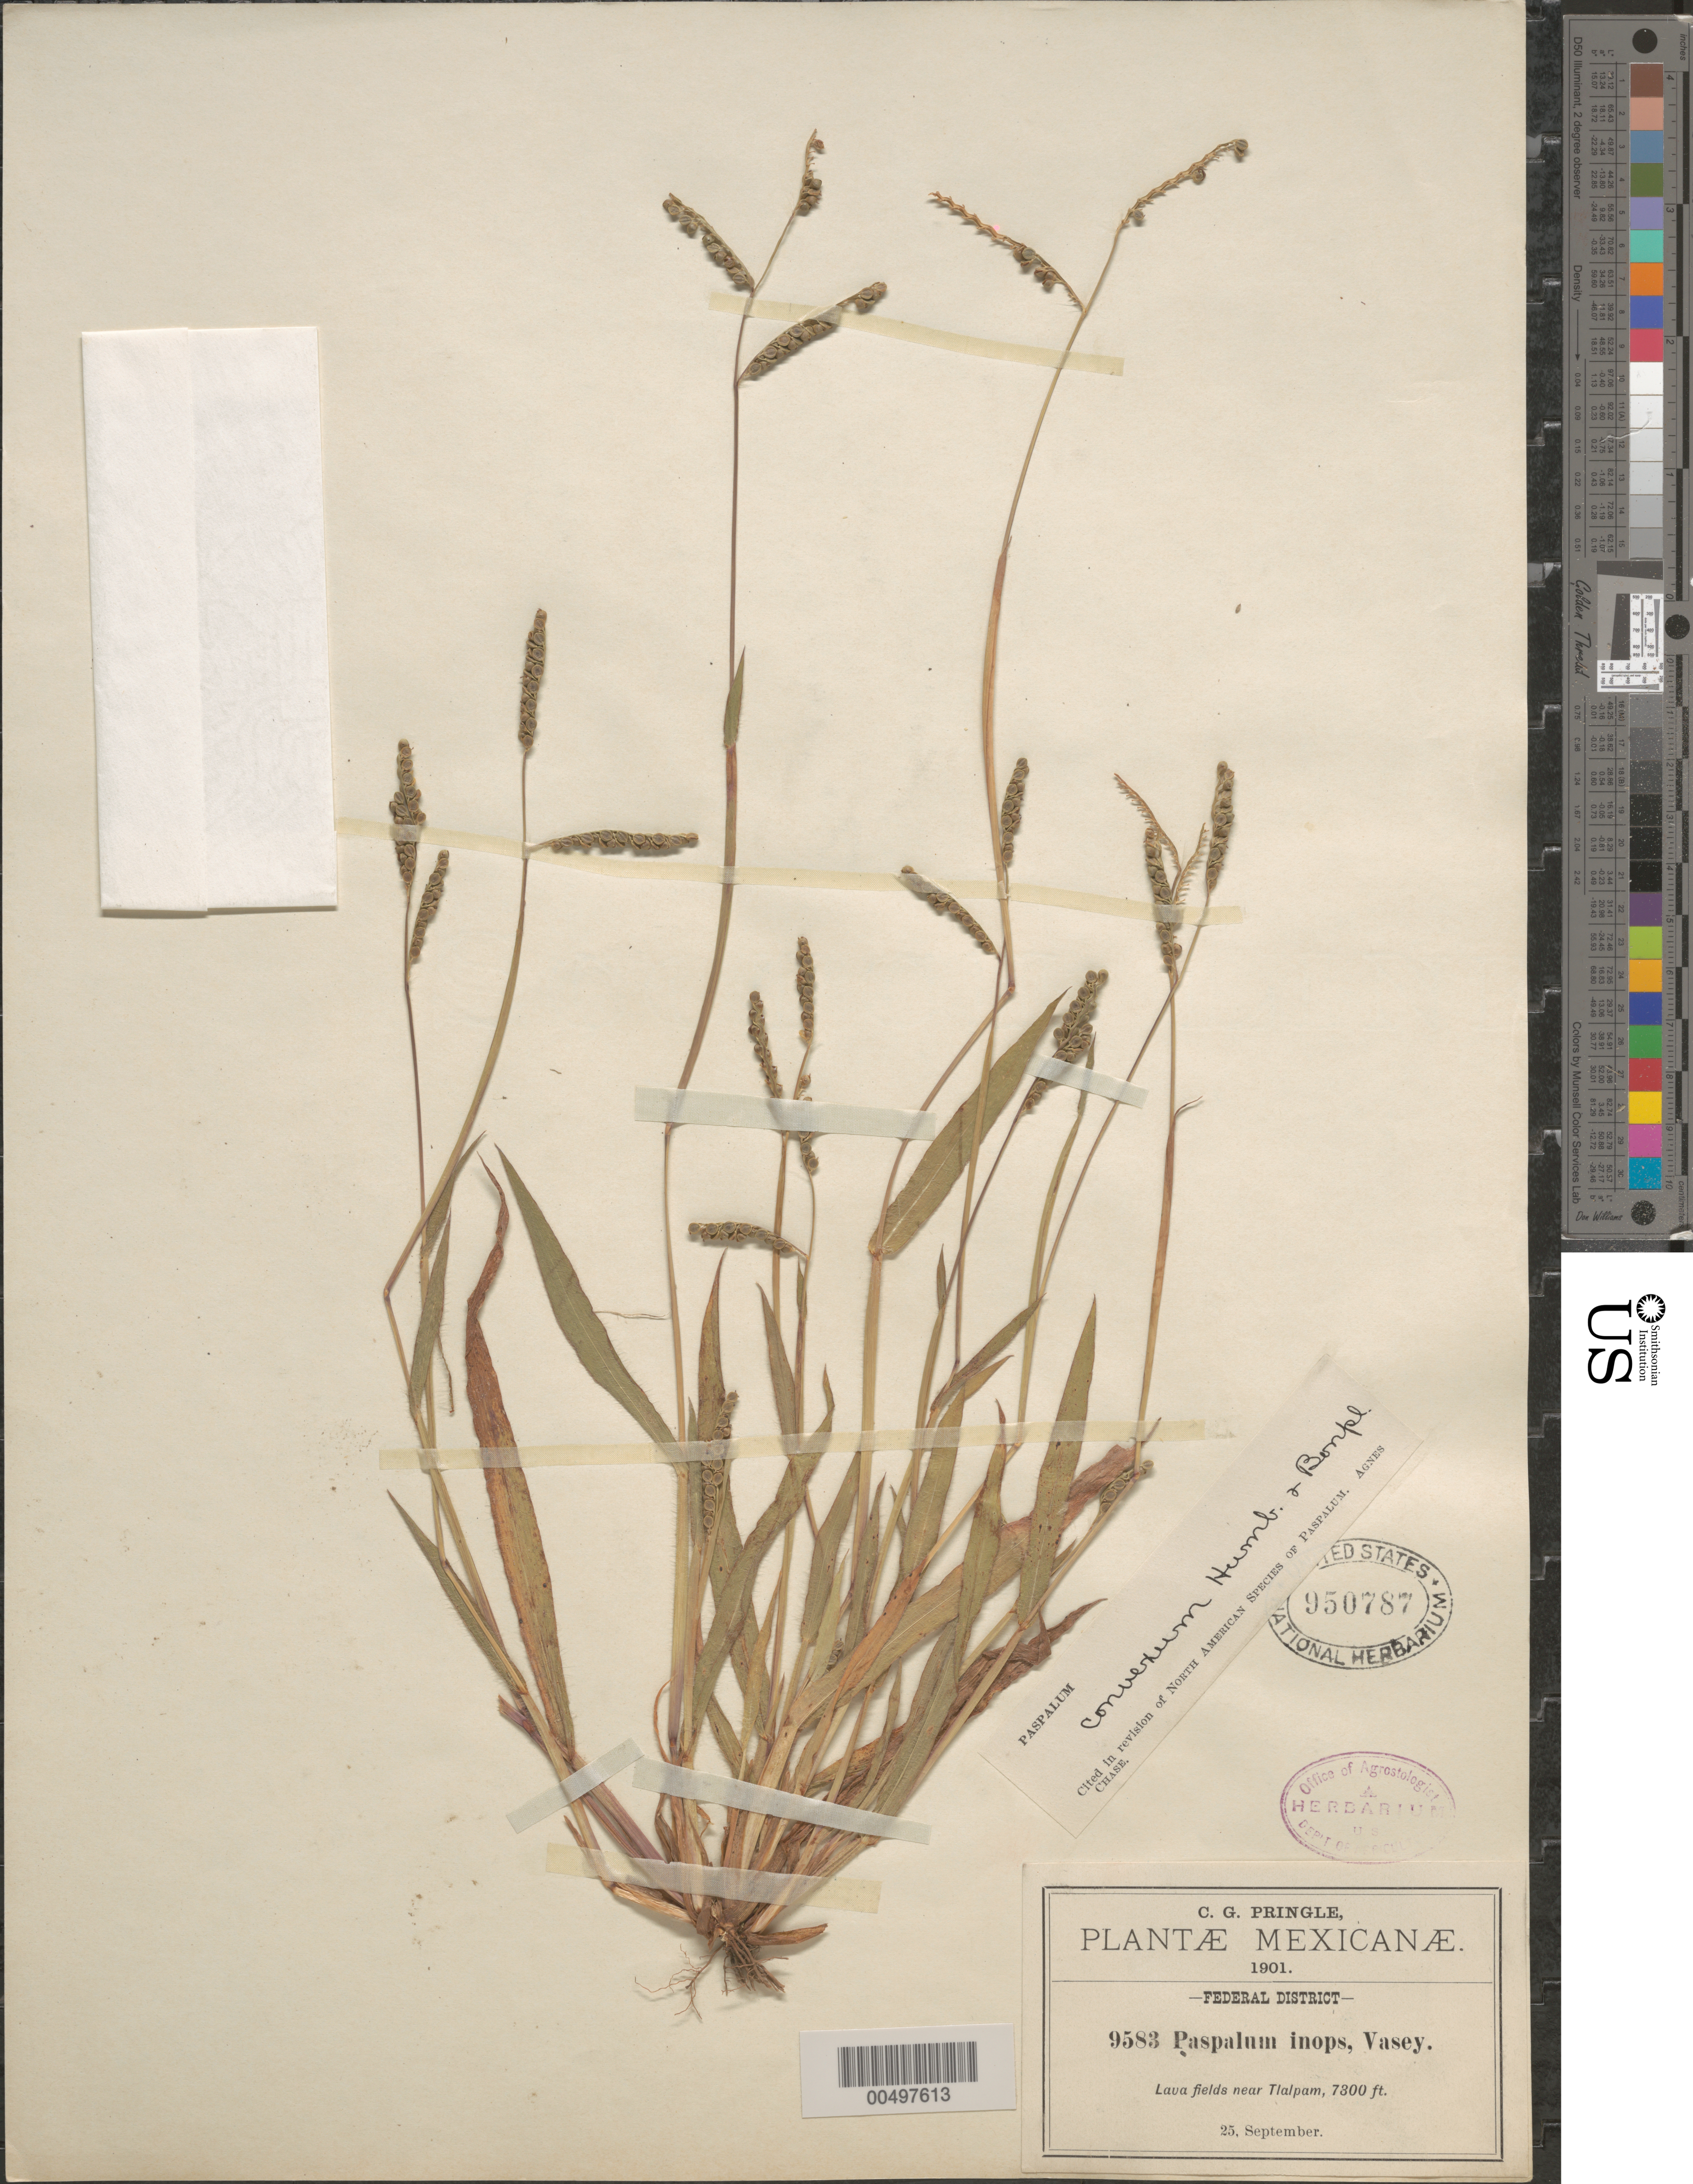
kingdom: Plantae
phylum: Tracheophyta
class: Liliopsida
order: Poales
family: Poaceae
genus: Paspalum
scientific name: Paspalum convexum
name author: Humb. & Bonpl. ex Flüggé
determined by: Chase, [M.] Agnes, (US)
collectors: C. G. Pringle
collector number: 9583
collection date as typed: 25 Sep 1901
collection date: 1901-09-25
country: Mexico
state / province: Distrito Federal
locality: Near Tlalpam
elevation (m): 2225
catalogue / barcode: US 950787